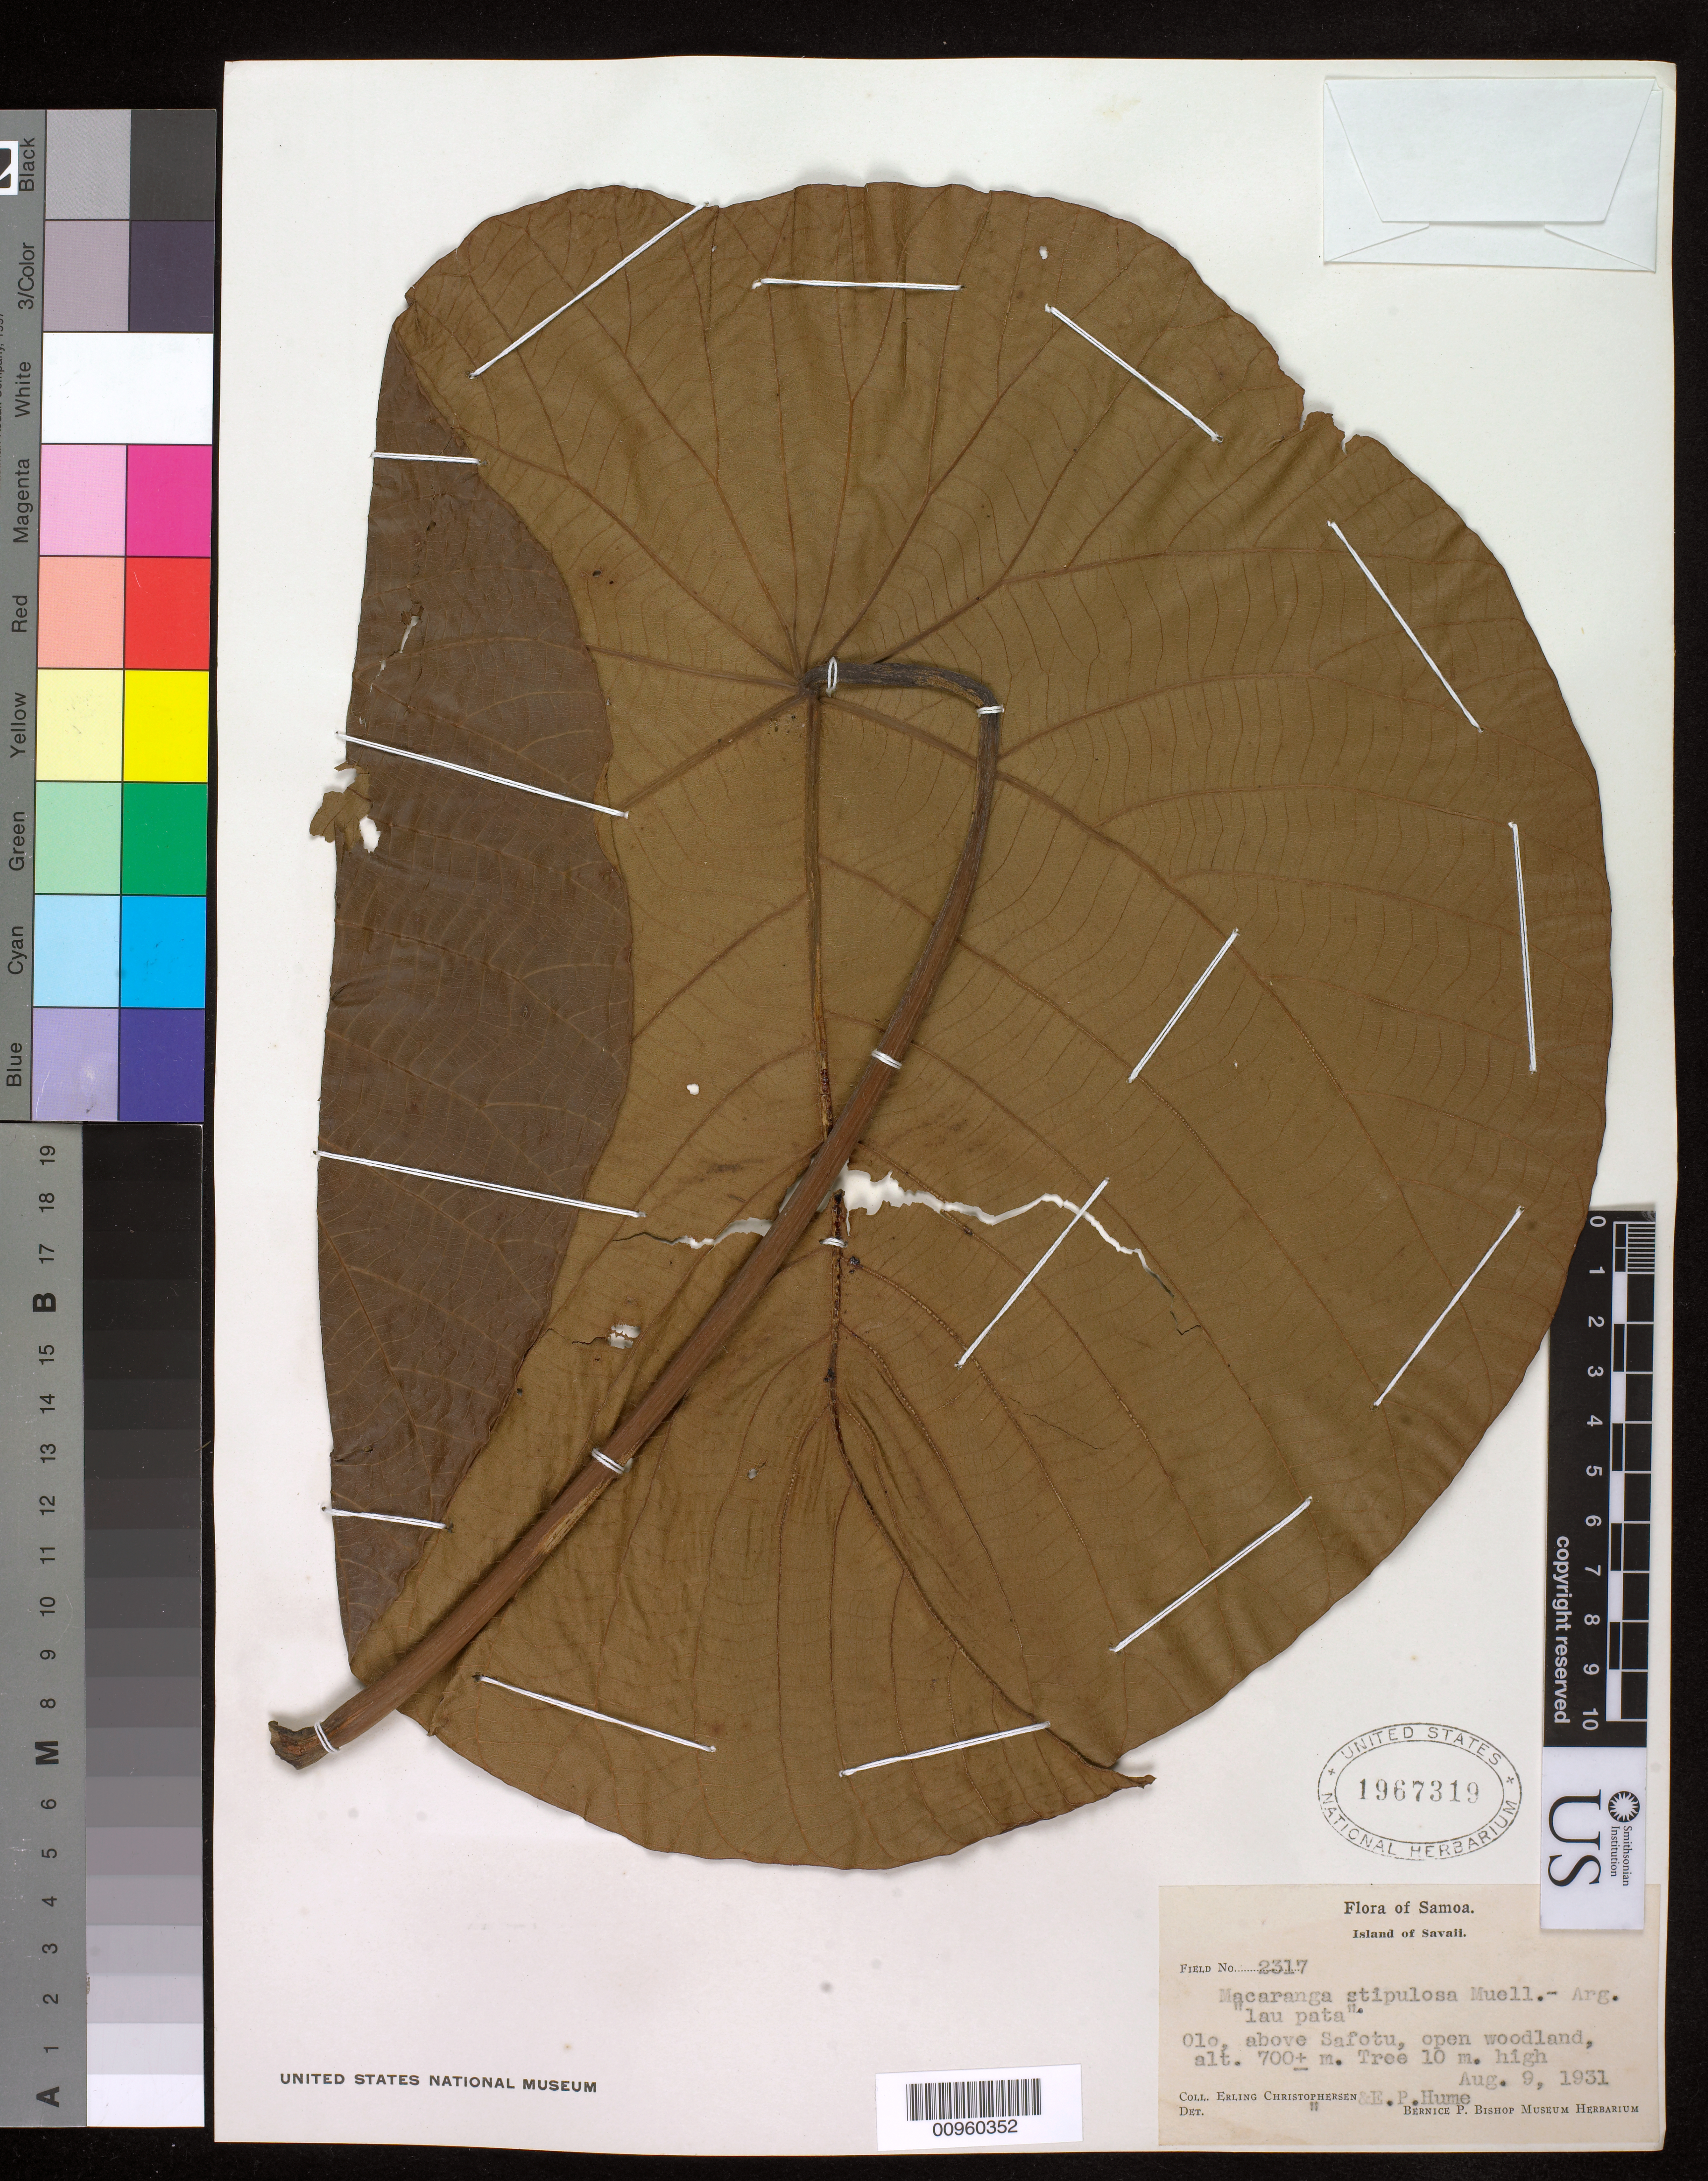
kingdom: Plantae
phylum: Tracheophyta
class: Magnoliopsida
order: Malpighiales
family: Euphorbiaceae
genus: Macaranga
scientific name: Macaranga stipulosa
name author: Müll. Arg. in DC.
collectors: E. Christophersen & E. Hume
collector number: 2317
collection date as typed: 09 Aug 1931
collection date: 1931-08-09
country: Samoa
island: Savai'i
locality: Olo, Samoa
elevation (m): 700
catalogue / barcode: US 1967319